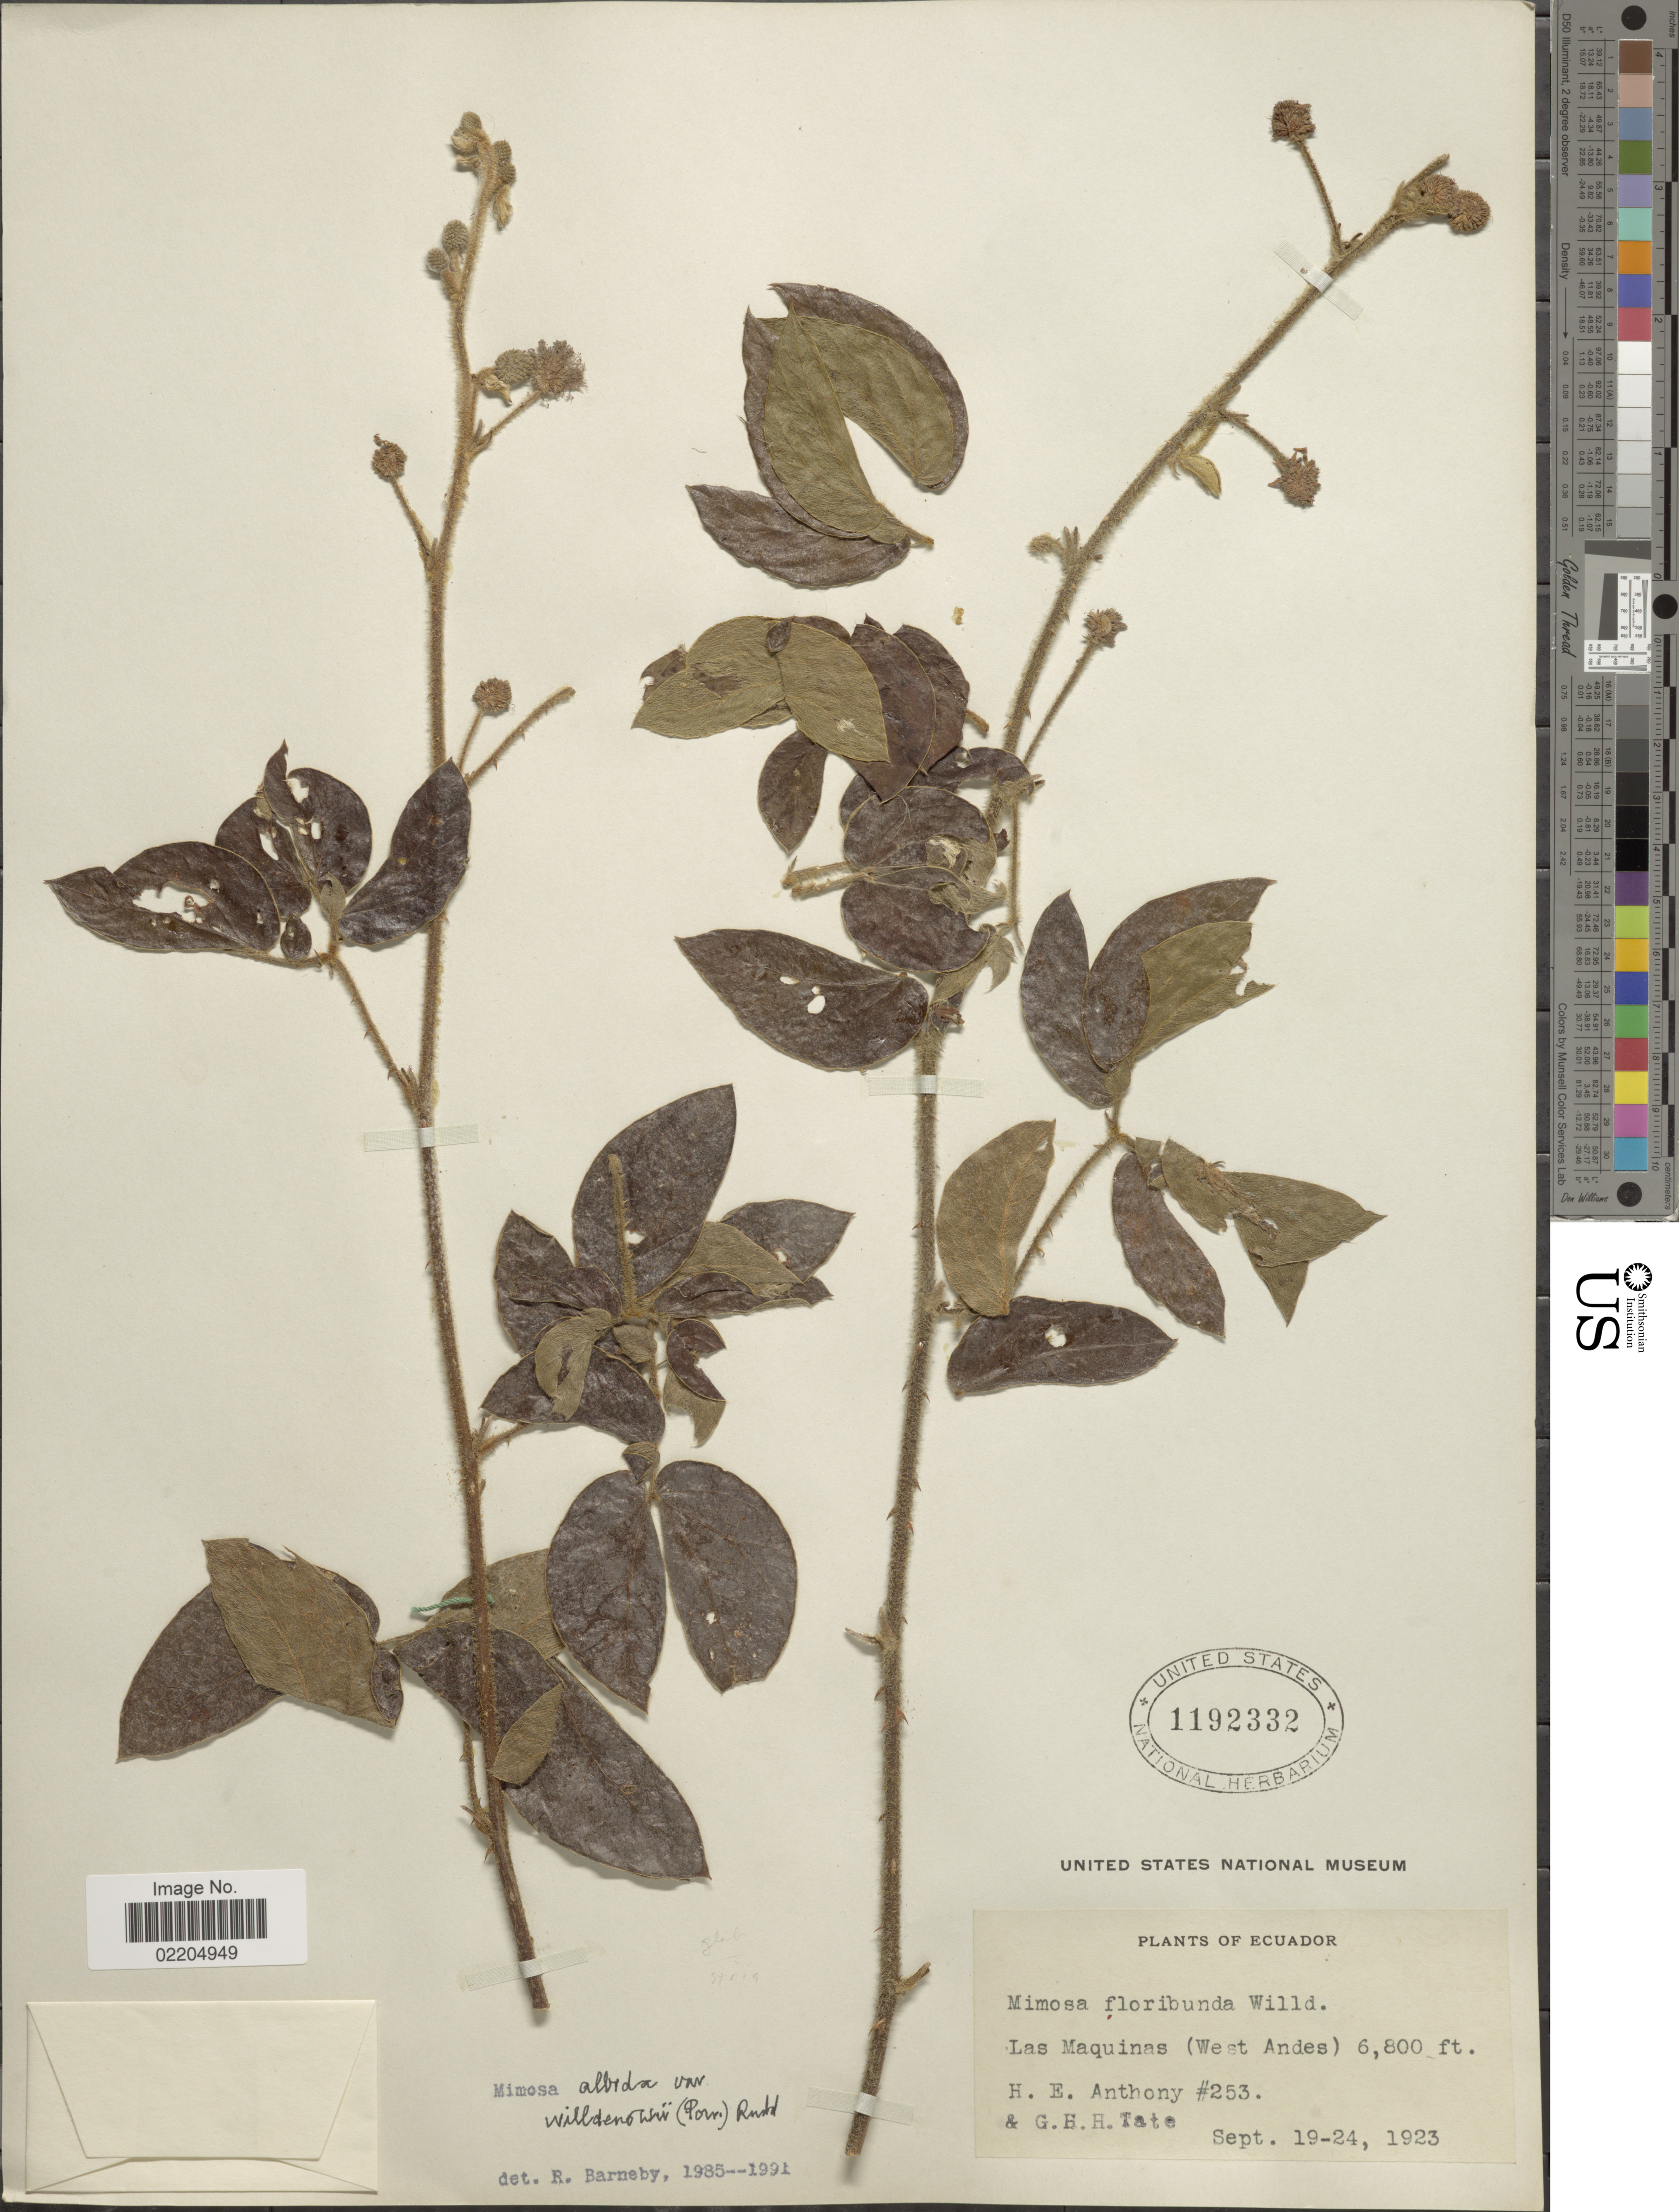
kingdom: Plantae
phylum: Tracheophyta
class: Magnoliopsida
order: Fabales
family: Fabaceae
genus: Mimosa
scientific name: Mimosa albida var. willdenowii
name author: (Poir.) Rudd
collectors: H. E. Anthony & G. H. H.Tate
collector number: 253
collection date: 1923-09-19/1923-09-24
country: Ecuador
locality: Las Maquinas (West Andes)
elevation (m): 2073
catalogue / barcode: US 1192332